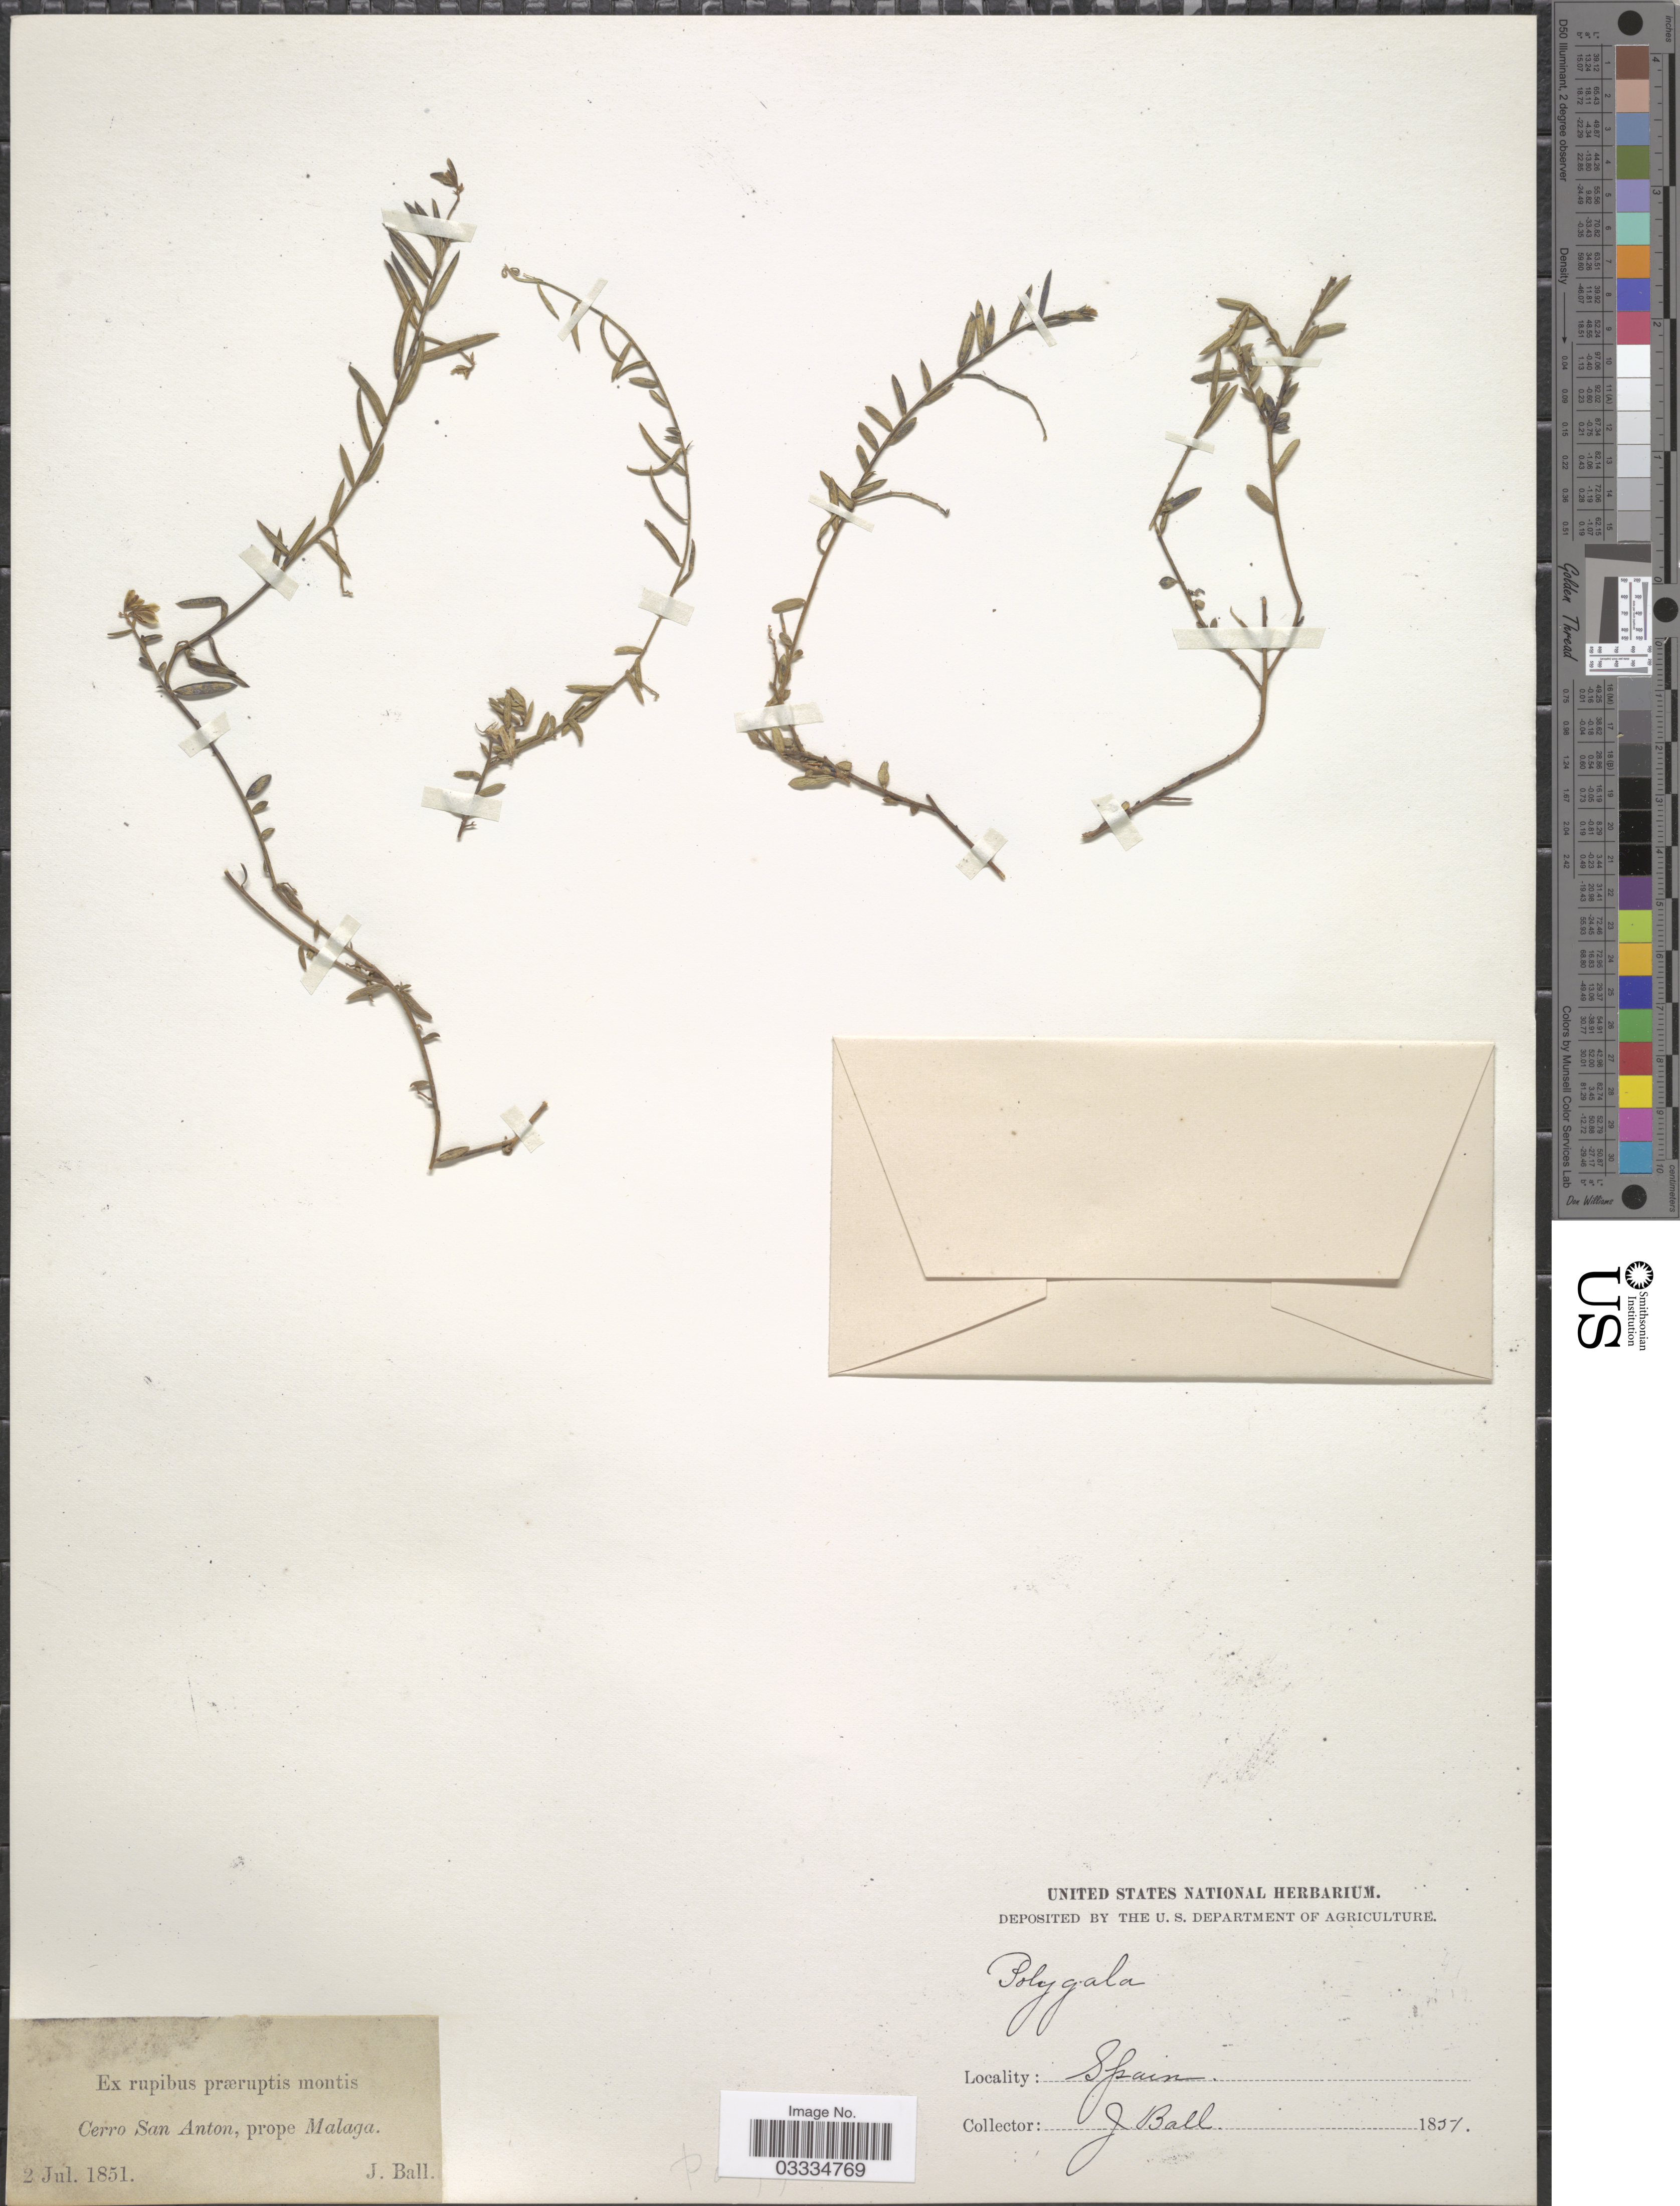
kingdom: Plantae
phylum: Tracheophyta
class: Magnoliopsida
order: Fabales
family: Polygalaceae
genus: Polygala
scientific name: Polygala sp.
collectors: J. Ball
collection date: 1851-07-02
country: Spain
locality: Ex rupibus præruptis montis Cerro San Anton, prope Malaga.